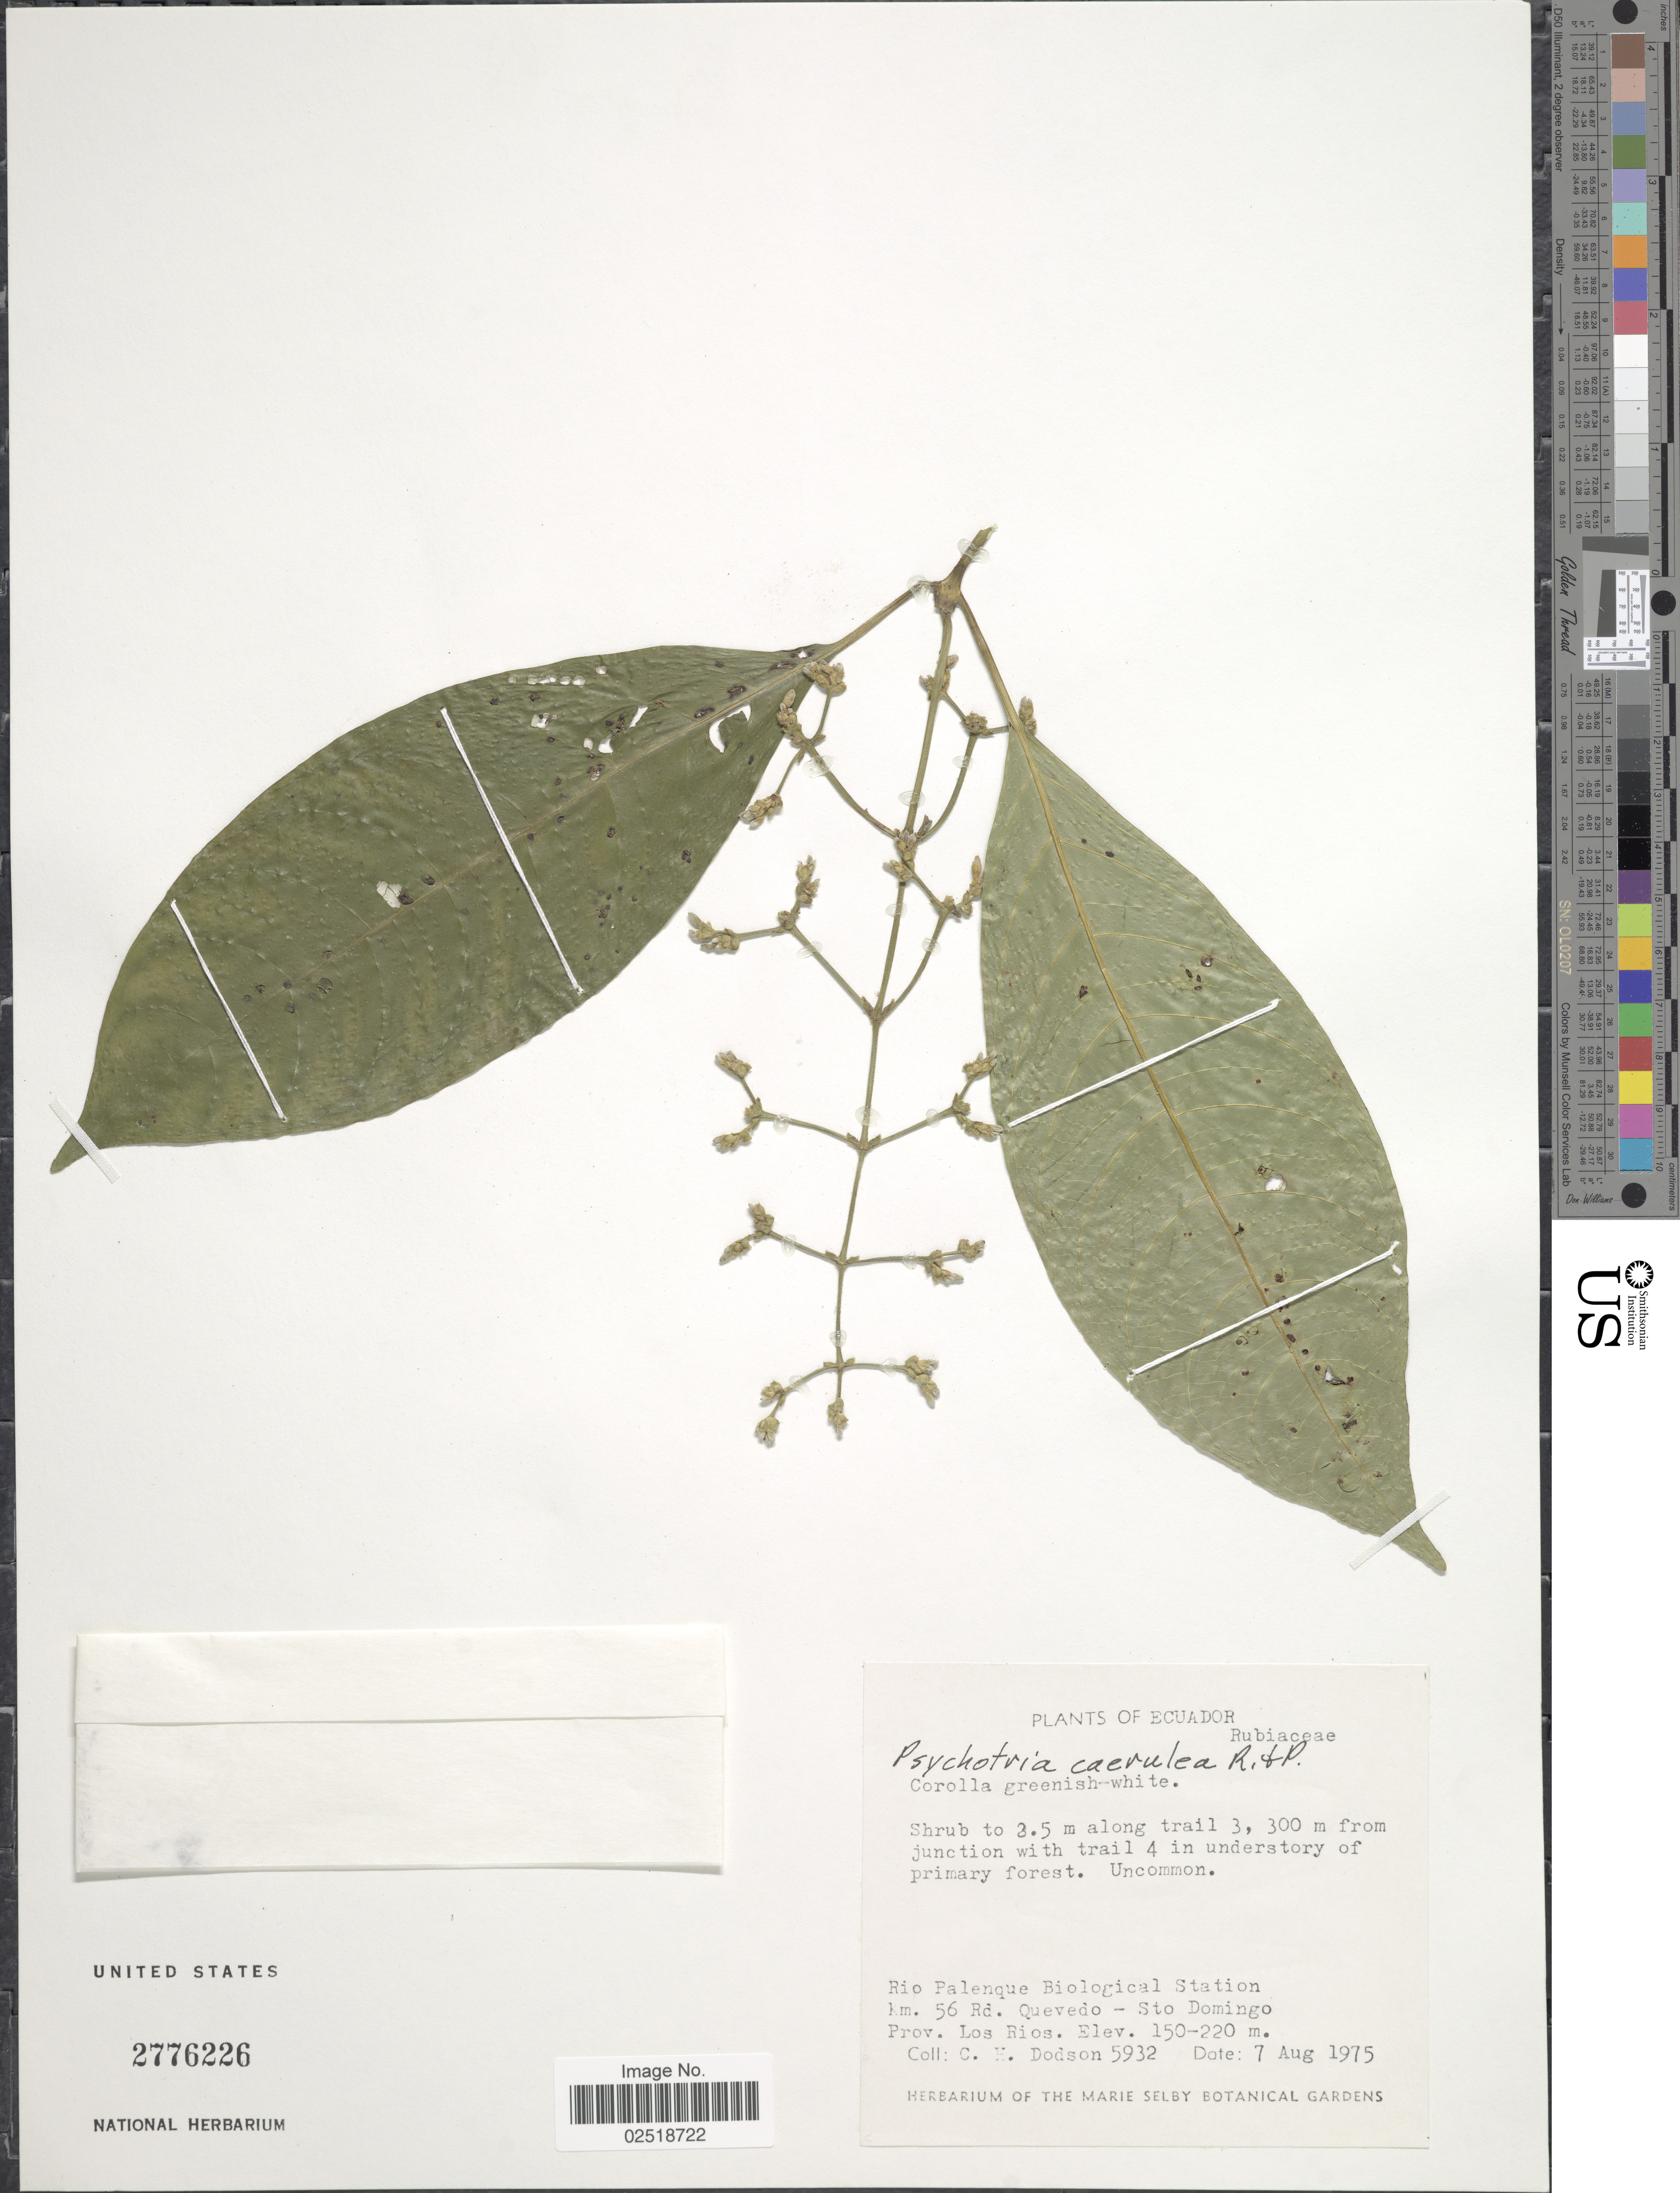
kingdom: Plantae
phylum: Tracheophyta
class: Magnoliopsida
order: Gentianales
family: Rubiaceae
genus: Psychotria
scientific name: Psychotria caerulea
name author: Ruiz & Pav.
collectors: C. H. Dodson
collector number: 5932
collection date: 1975-08-07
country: Ecuador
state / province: Los Ríos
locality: Rio Palenque Biological Station km 56 Rd Quevedo - Sto Domingo, along trail 3300 m from junction with trail 4 in understory of primary forest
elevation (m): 150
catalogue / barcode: US 2776226